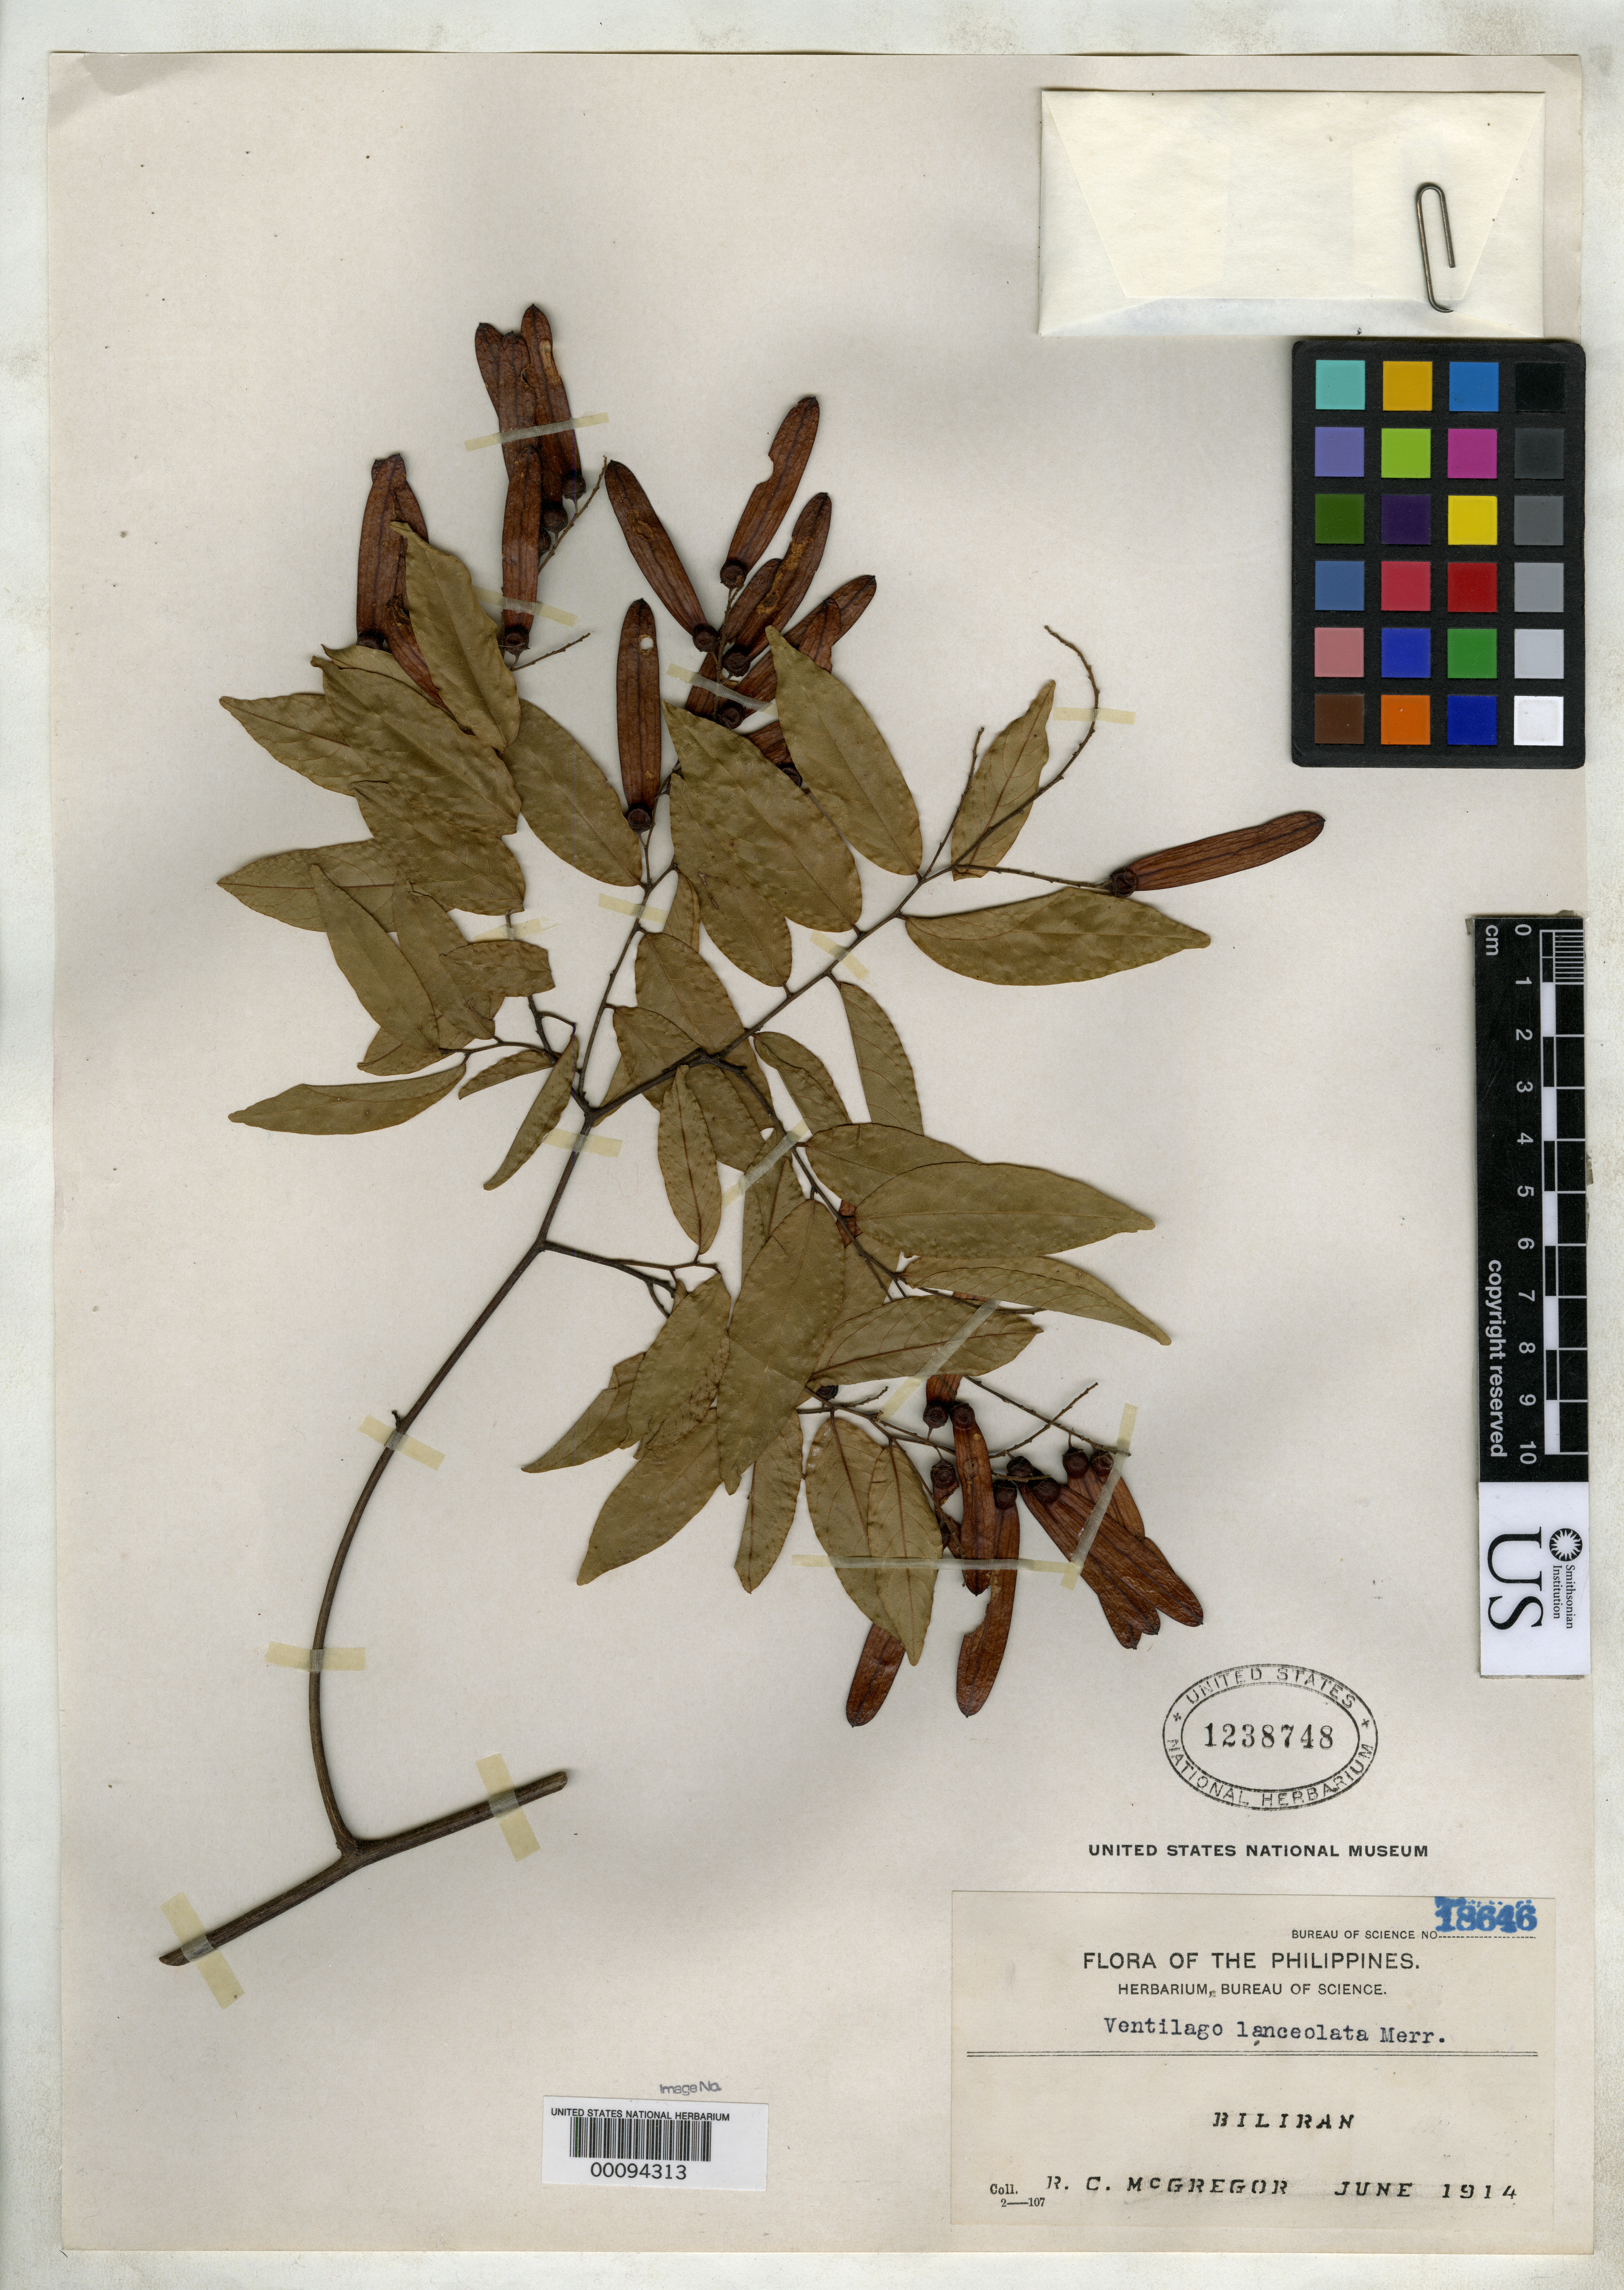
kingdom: Plantae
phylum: Tracheophyta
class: Magnoliopsida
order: Rosales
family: Rhamnaceae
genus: Ventilago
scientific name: Ventilago lanceolata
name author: Merr.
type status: Isotype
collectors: R. C. McGregor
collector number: Bur. Sci. 18646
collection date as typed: Jun 1914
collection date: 1914-06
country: Philippines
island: Biliran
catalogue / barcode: US 1238748